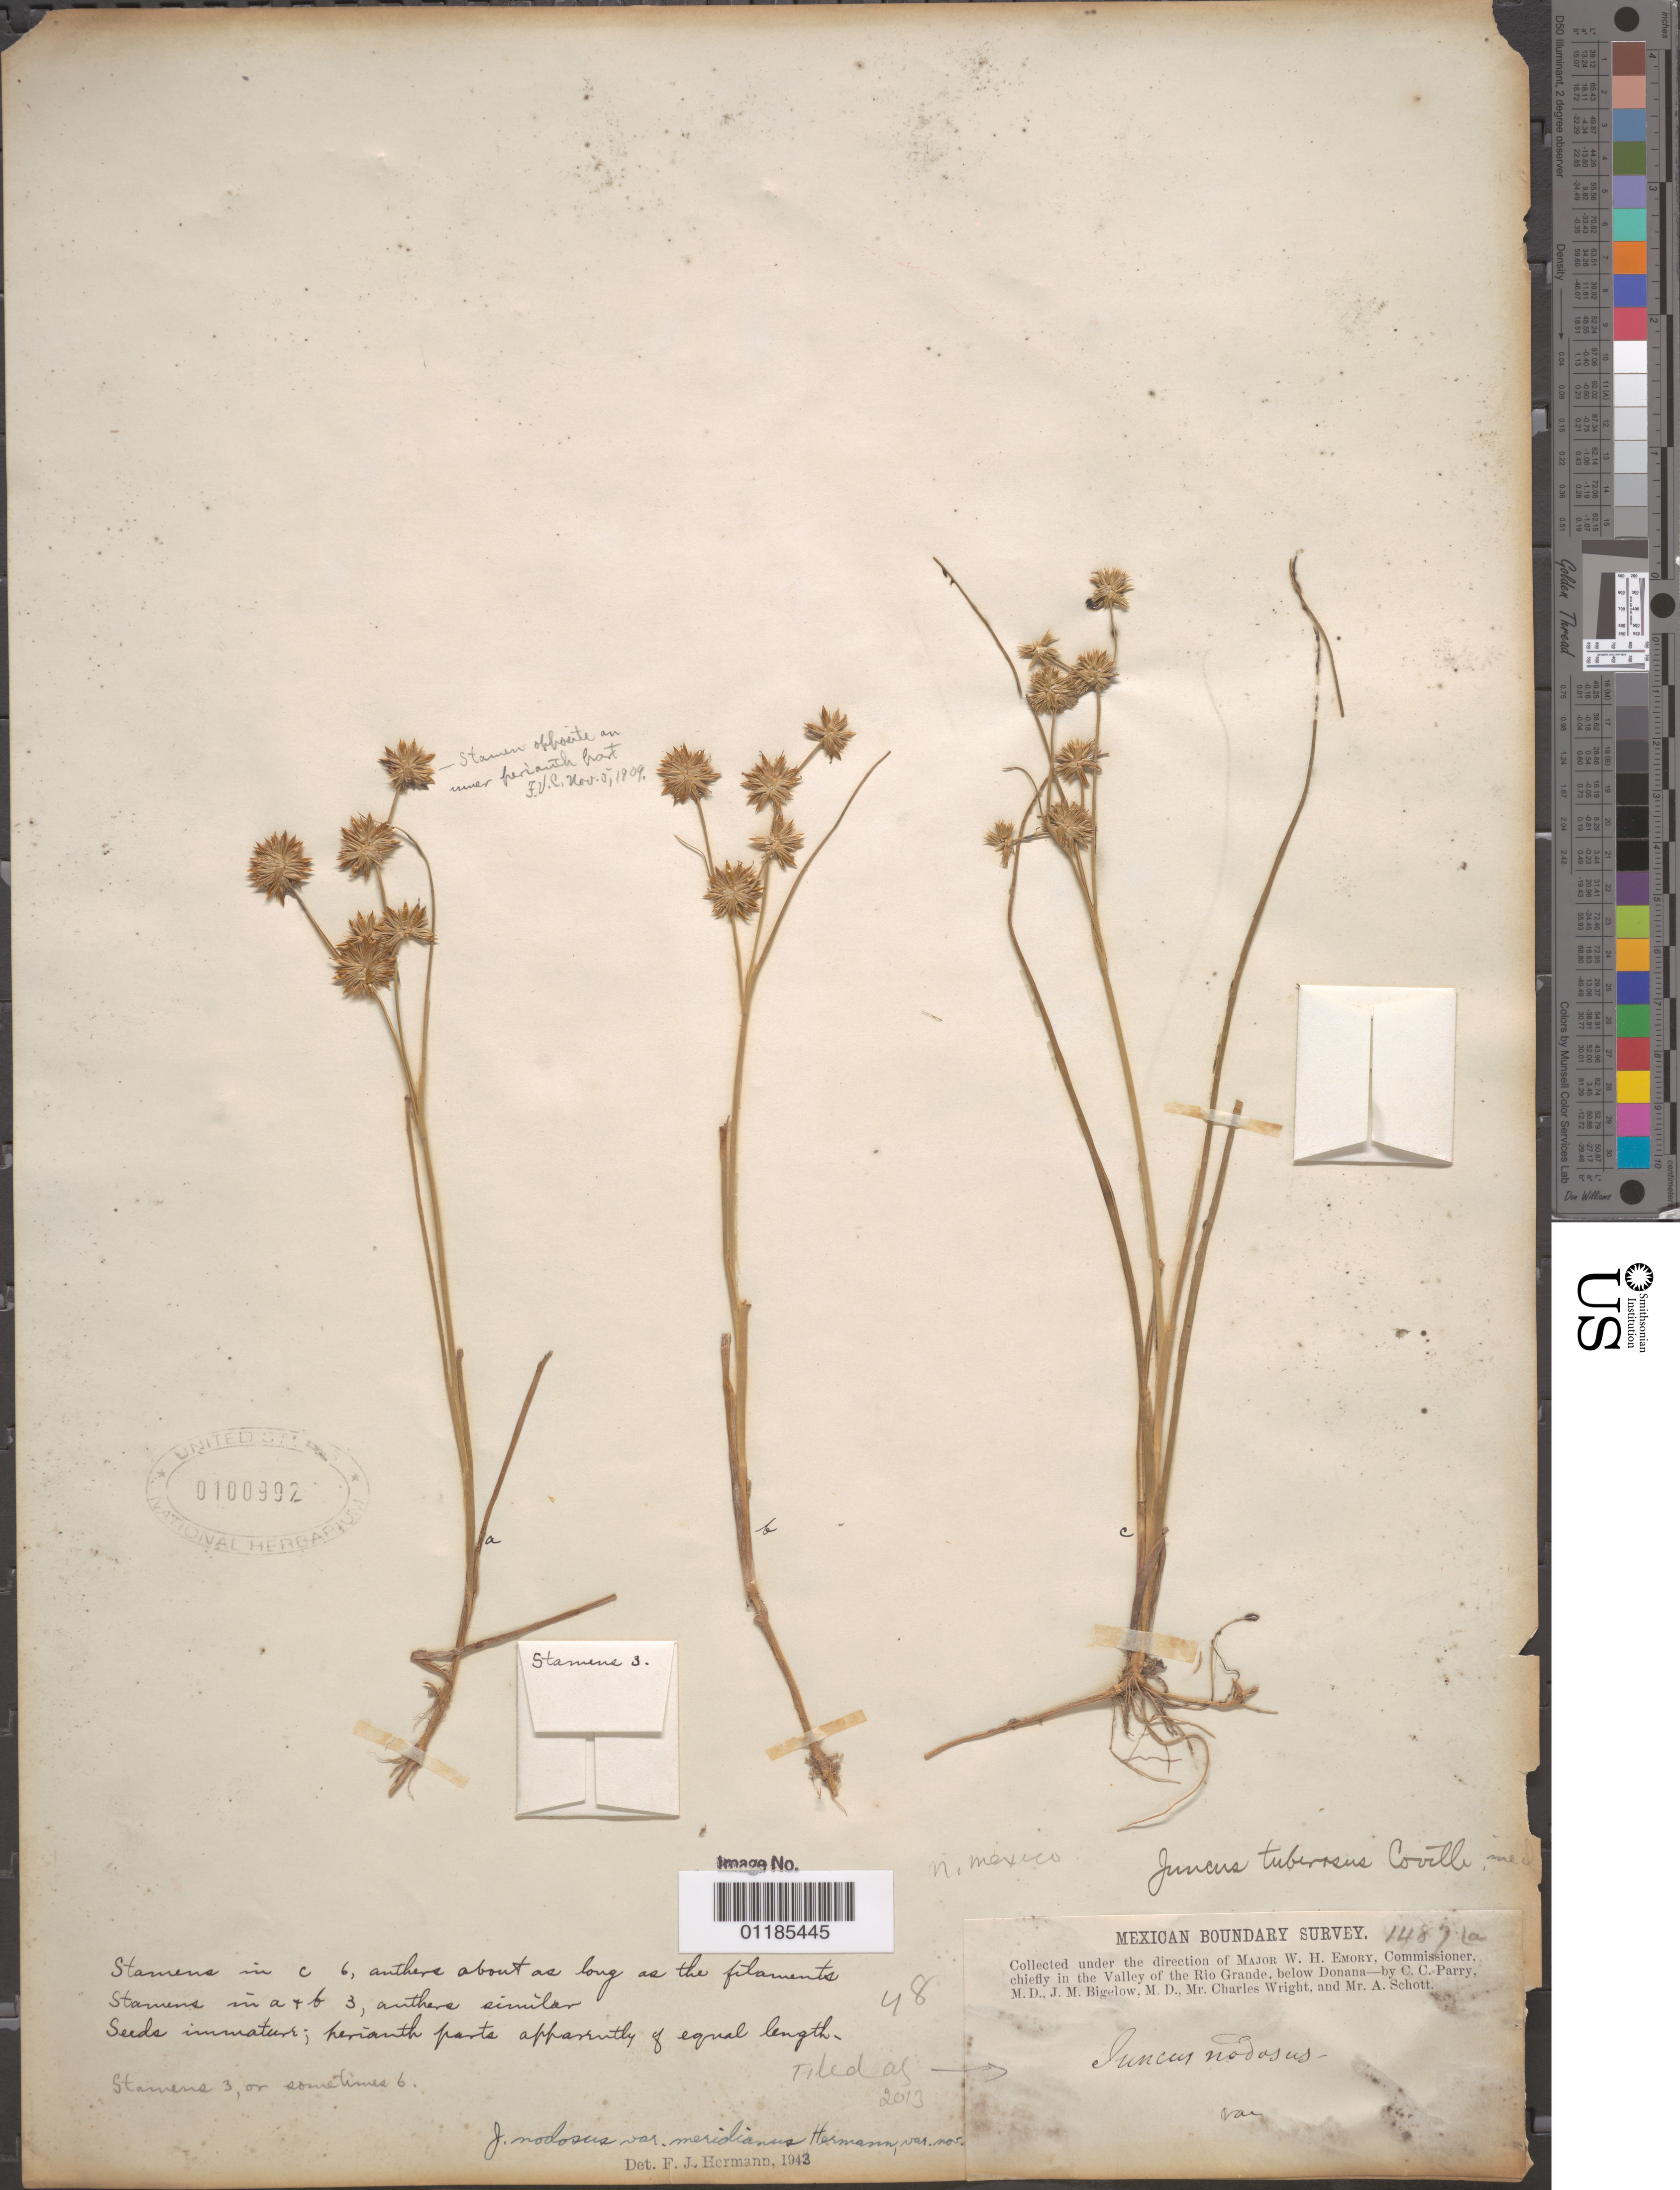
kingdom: Plantae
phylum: Tracheophyta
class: Liliopsida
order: Poales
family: Juncaceae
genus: Juncus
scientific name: Juncus nodosus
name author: L.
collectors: C. C. Parry, J. M. Bigelow, C. Wright & A. Schott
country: United States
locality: in the Valley of the Rio Grande, below Donana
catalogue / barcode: US 100992